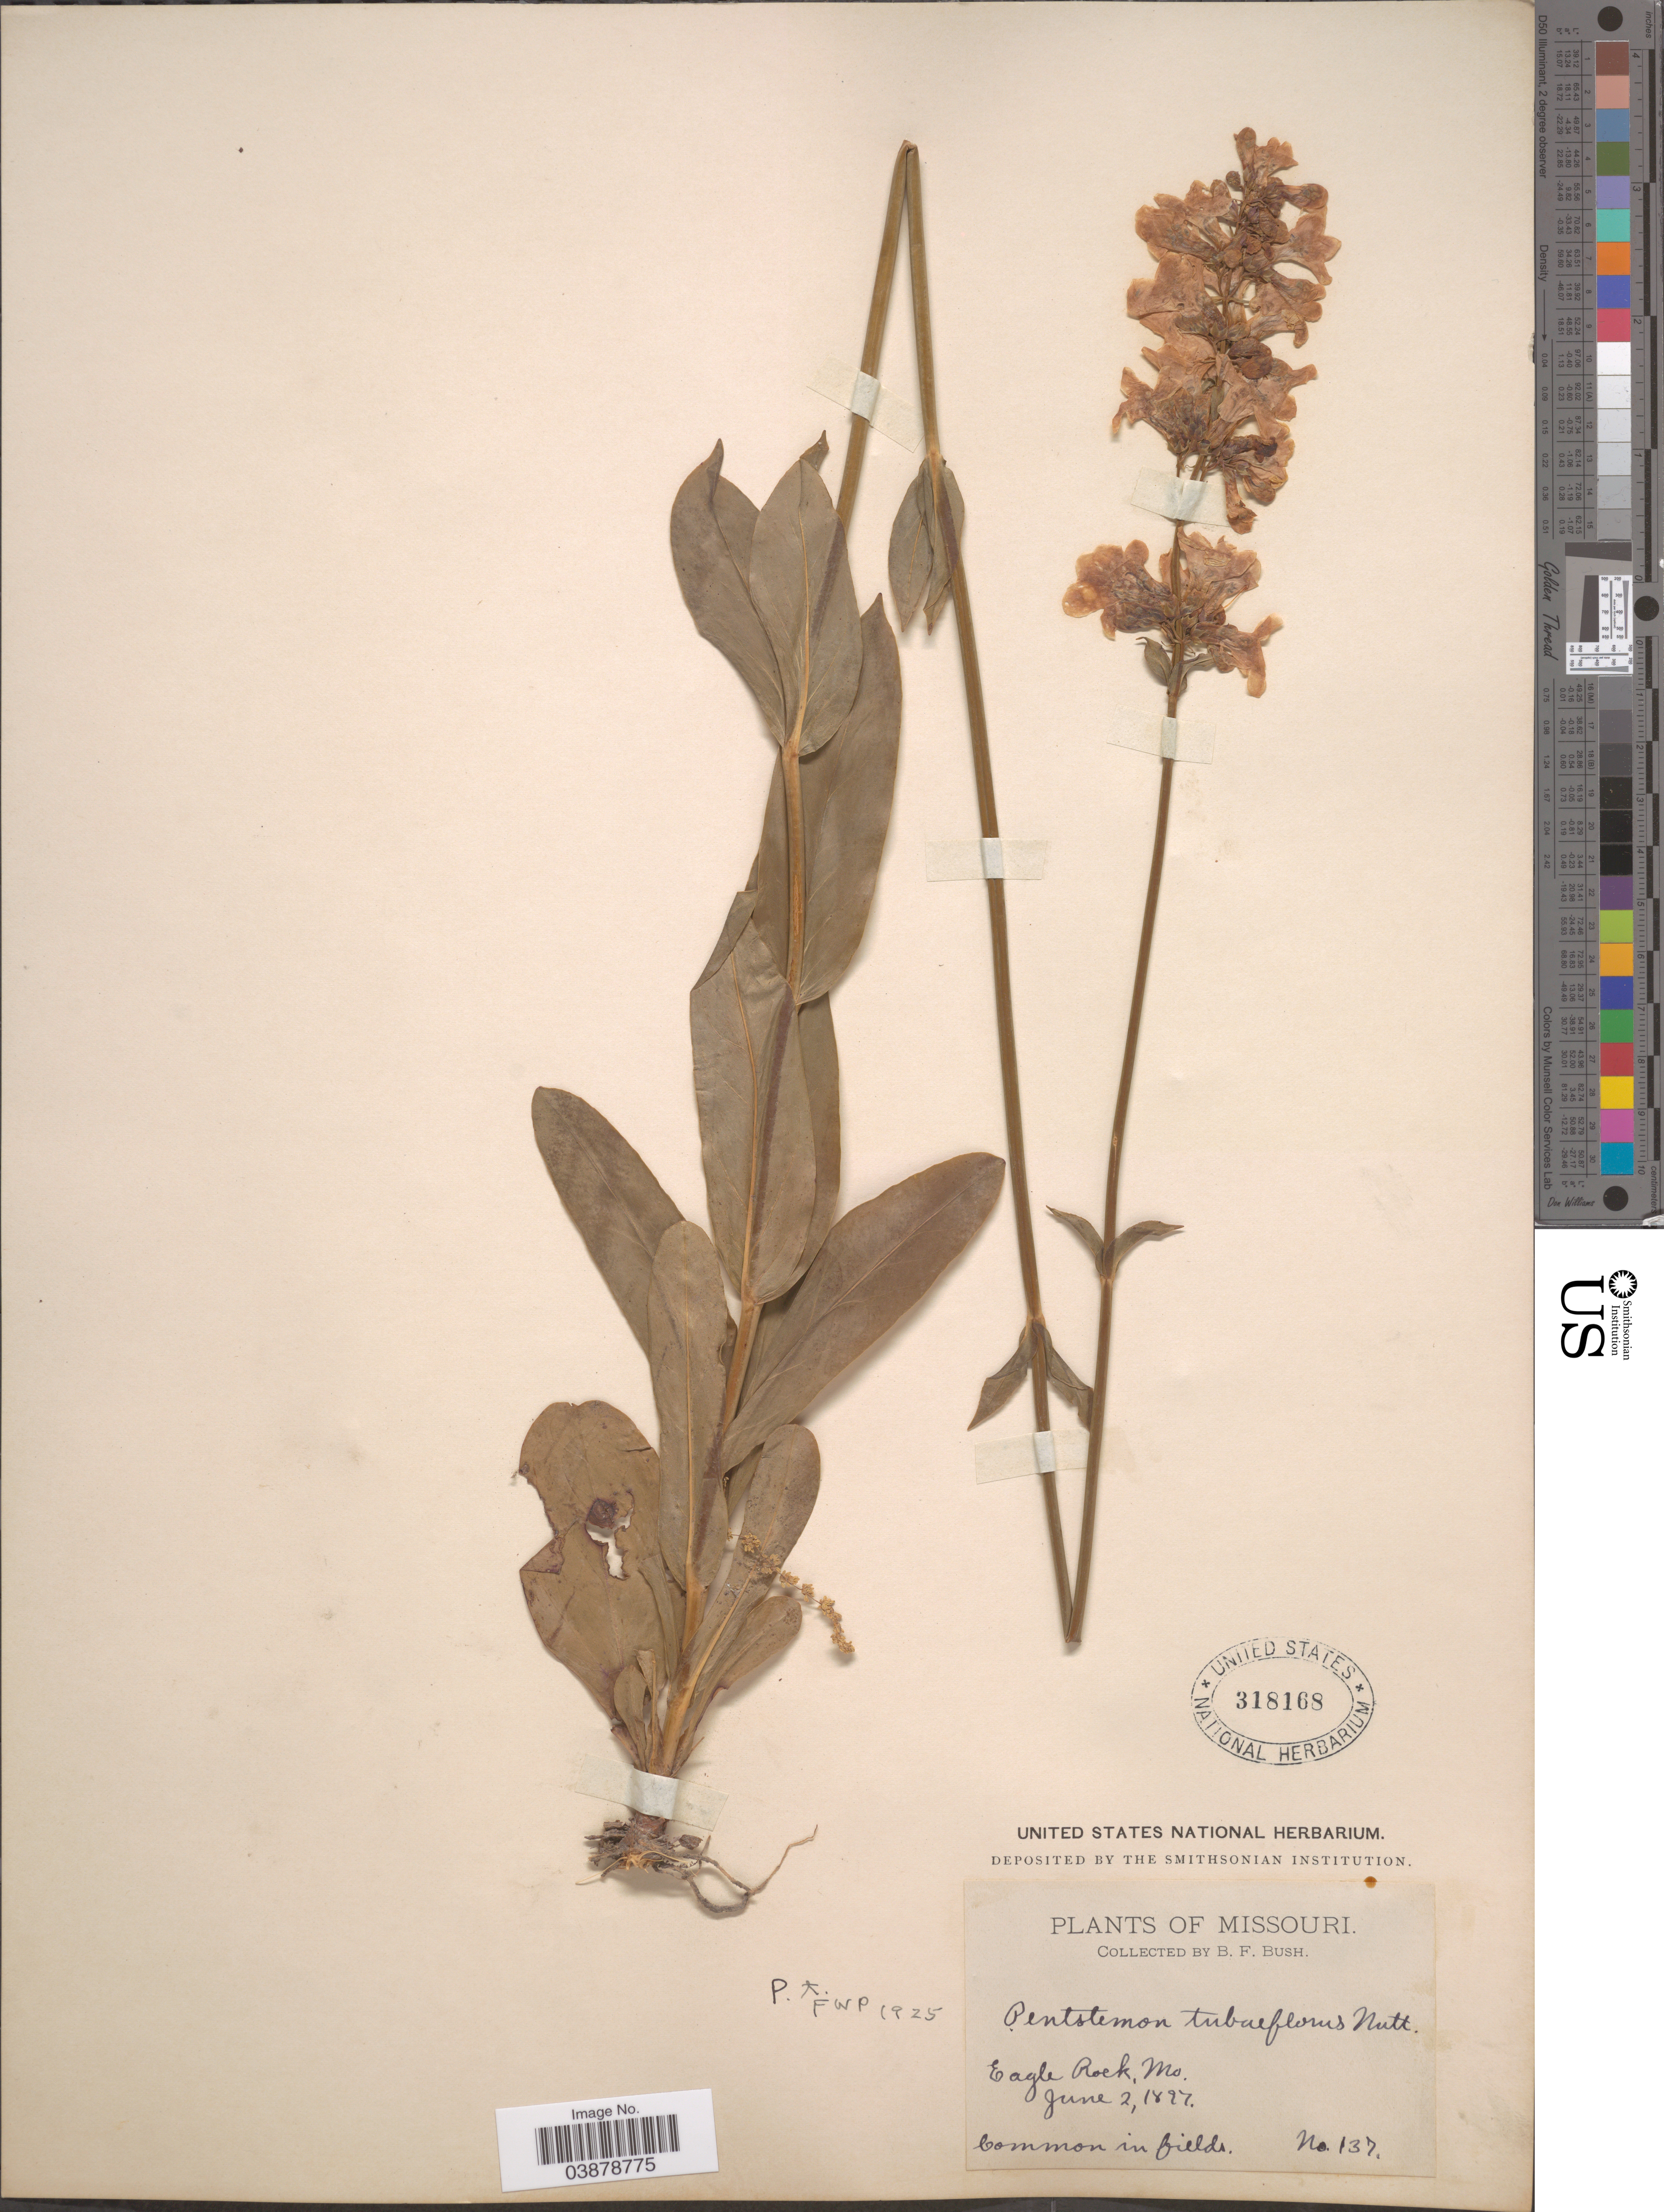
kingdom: Plantae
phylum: Tracheophyta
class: Magnoliopsida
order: Lamiales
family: Plantaginaceae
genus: Penstemon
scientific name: Penstemon tubaeflorus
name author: Nutt.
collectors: B. F. Bush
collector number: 137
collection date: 1897-06-02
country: United States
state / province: Missouri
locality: Eagle Rock.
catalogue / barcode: US 318168